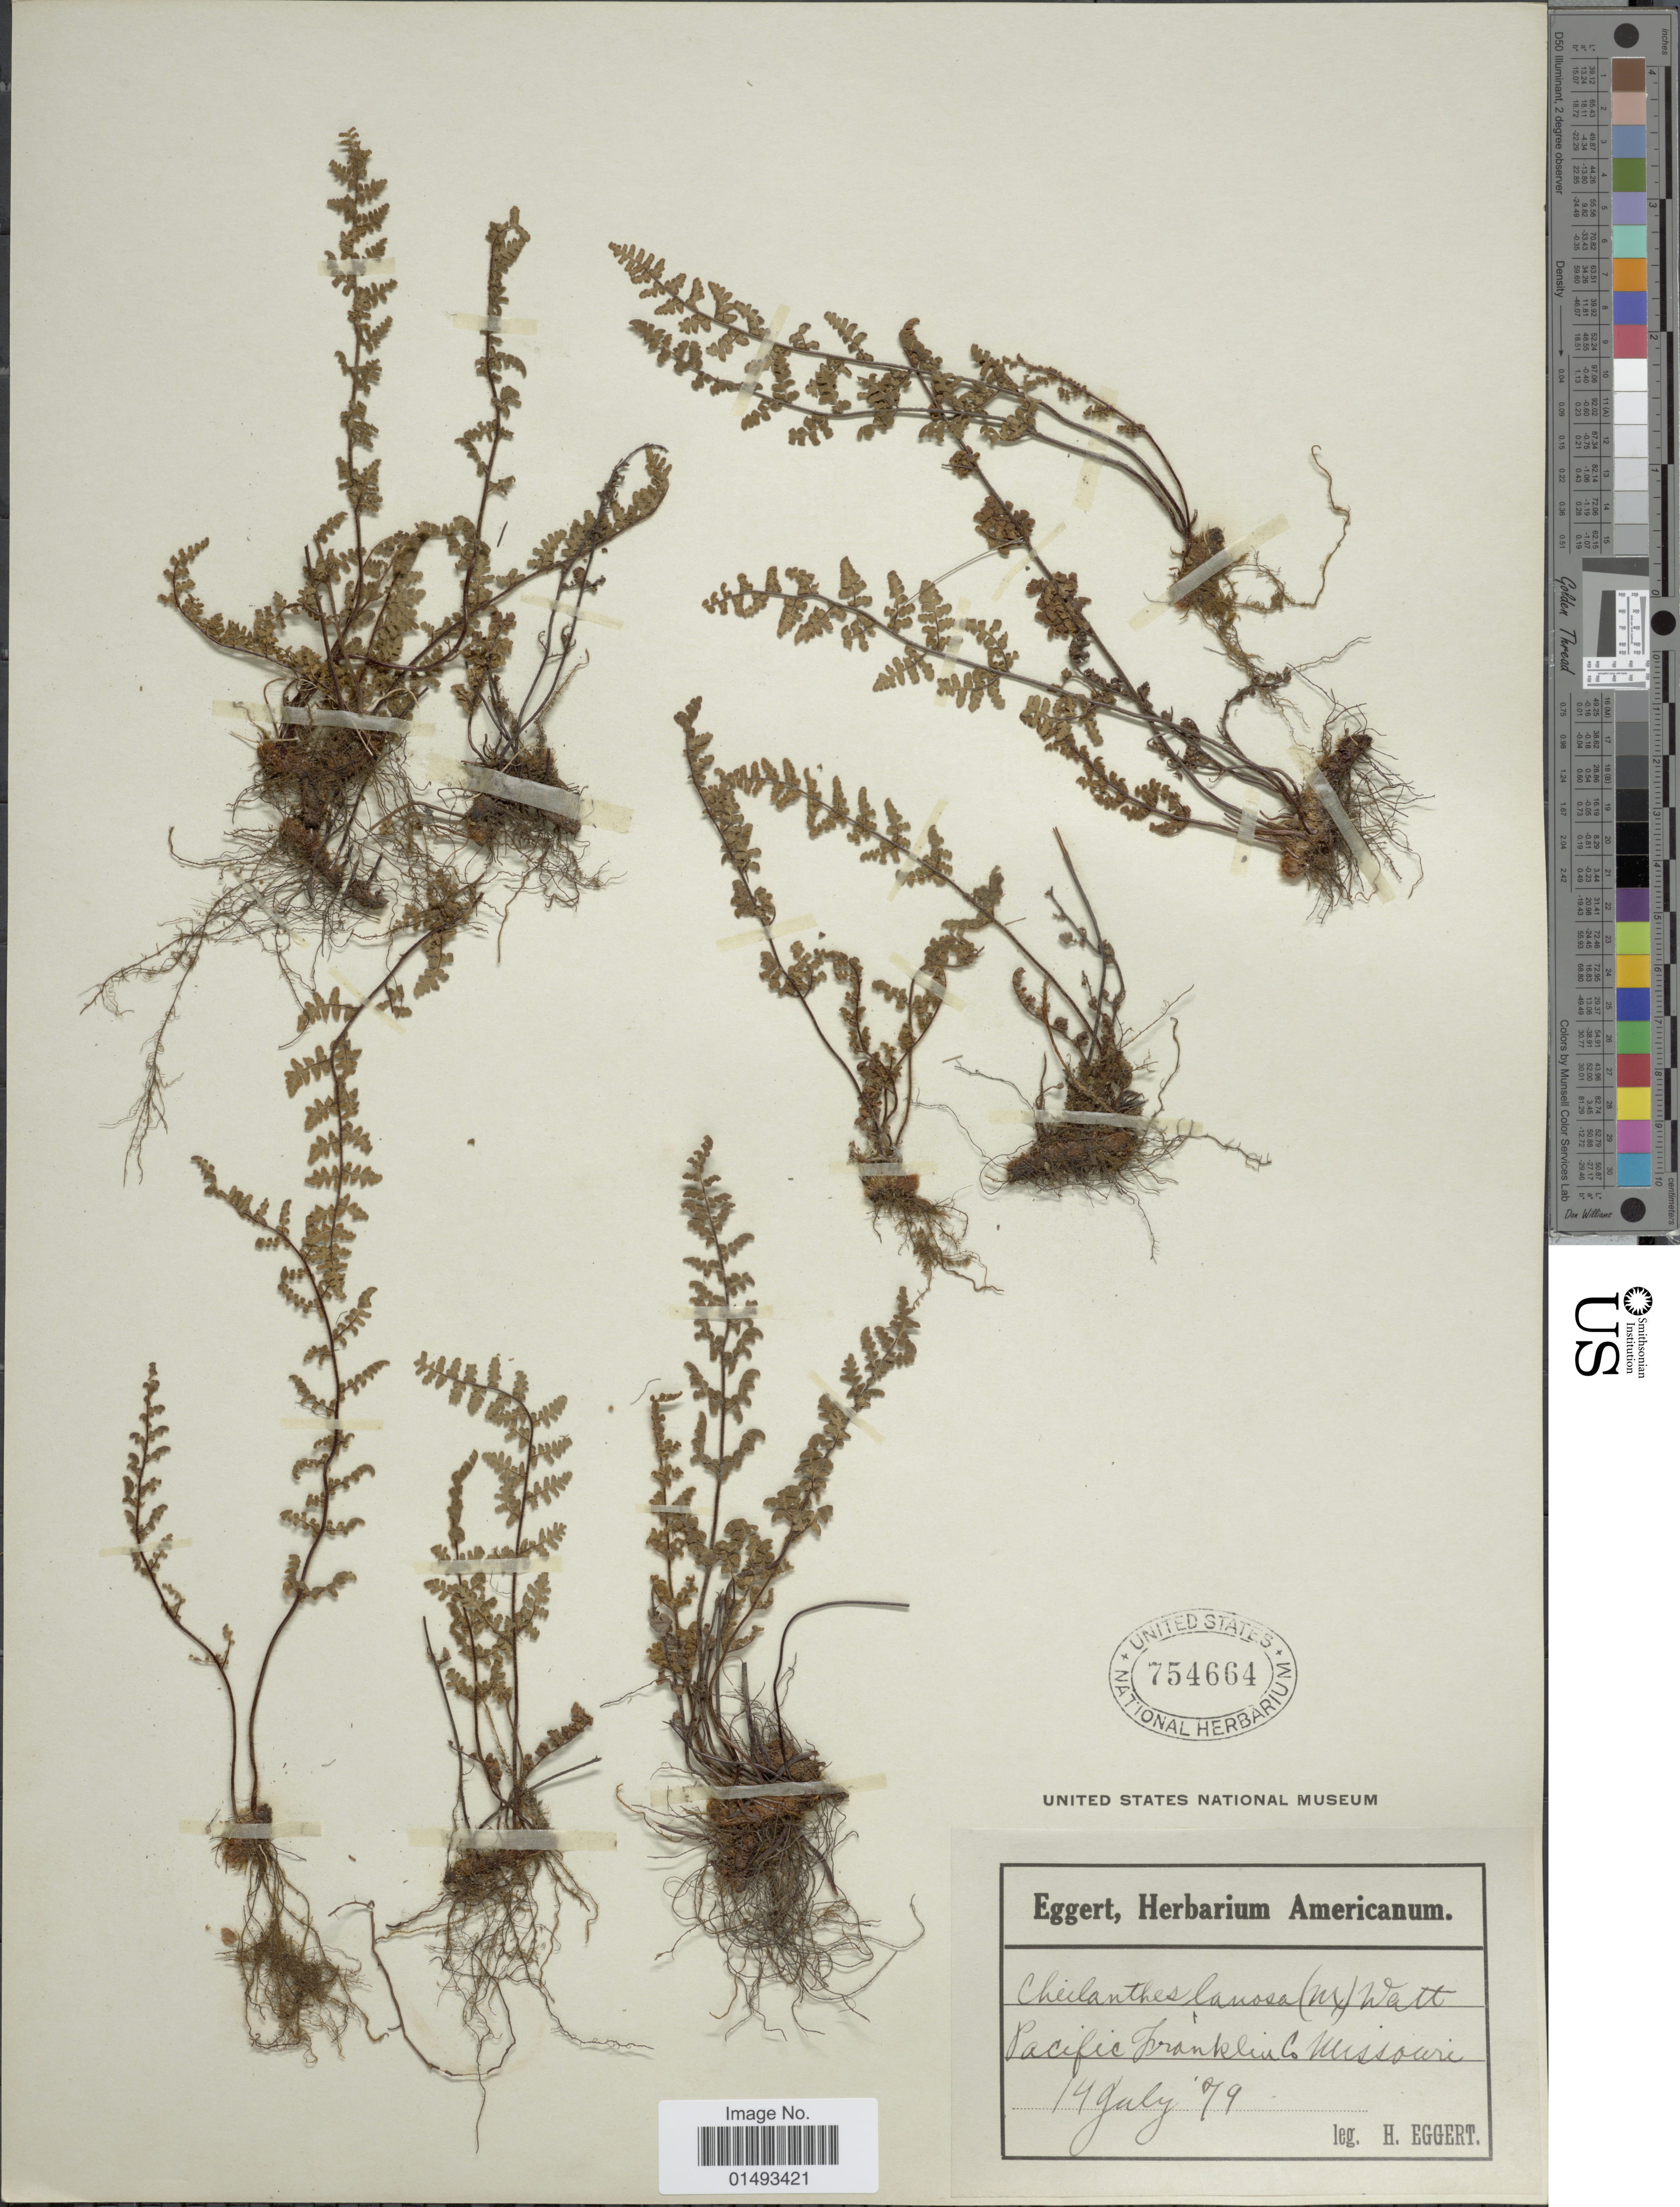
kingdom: Plantae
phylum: Tracheophyta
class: Polypodiopsida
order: Polypodiales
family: Pteridaceae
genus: Myriopteris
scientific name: Myriopteris lanosa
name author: (Michx.) Grusz & Windham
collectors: H. Eggert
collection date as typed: Transcribed d/m/y: 14/7/79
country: United States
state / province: Missouri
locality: Pacific Franklin Co.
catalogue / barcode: US 754664